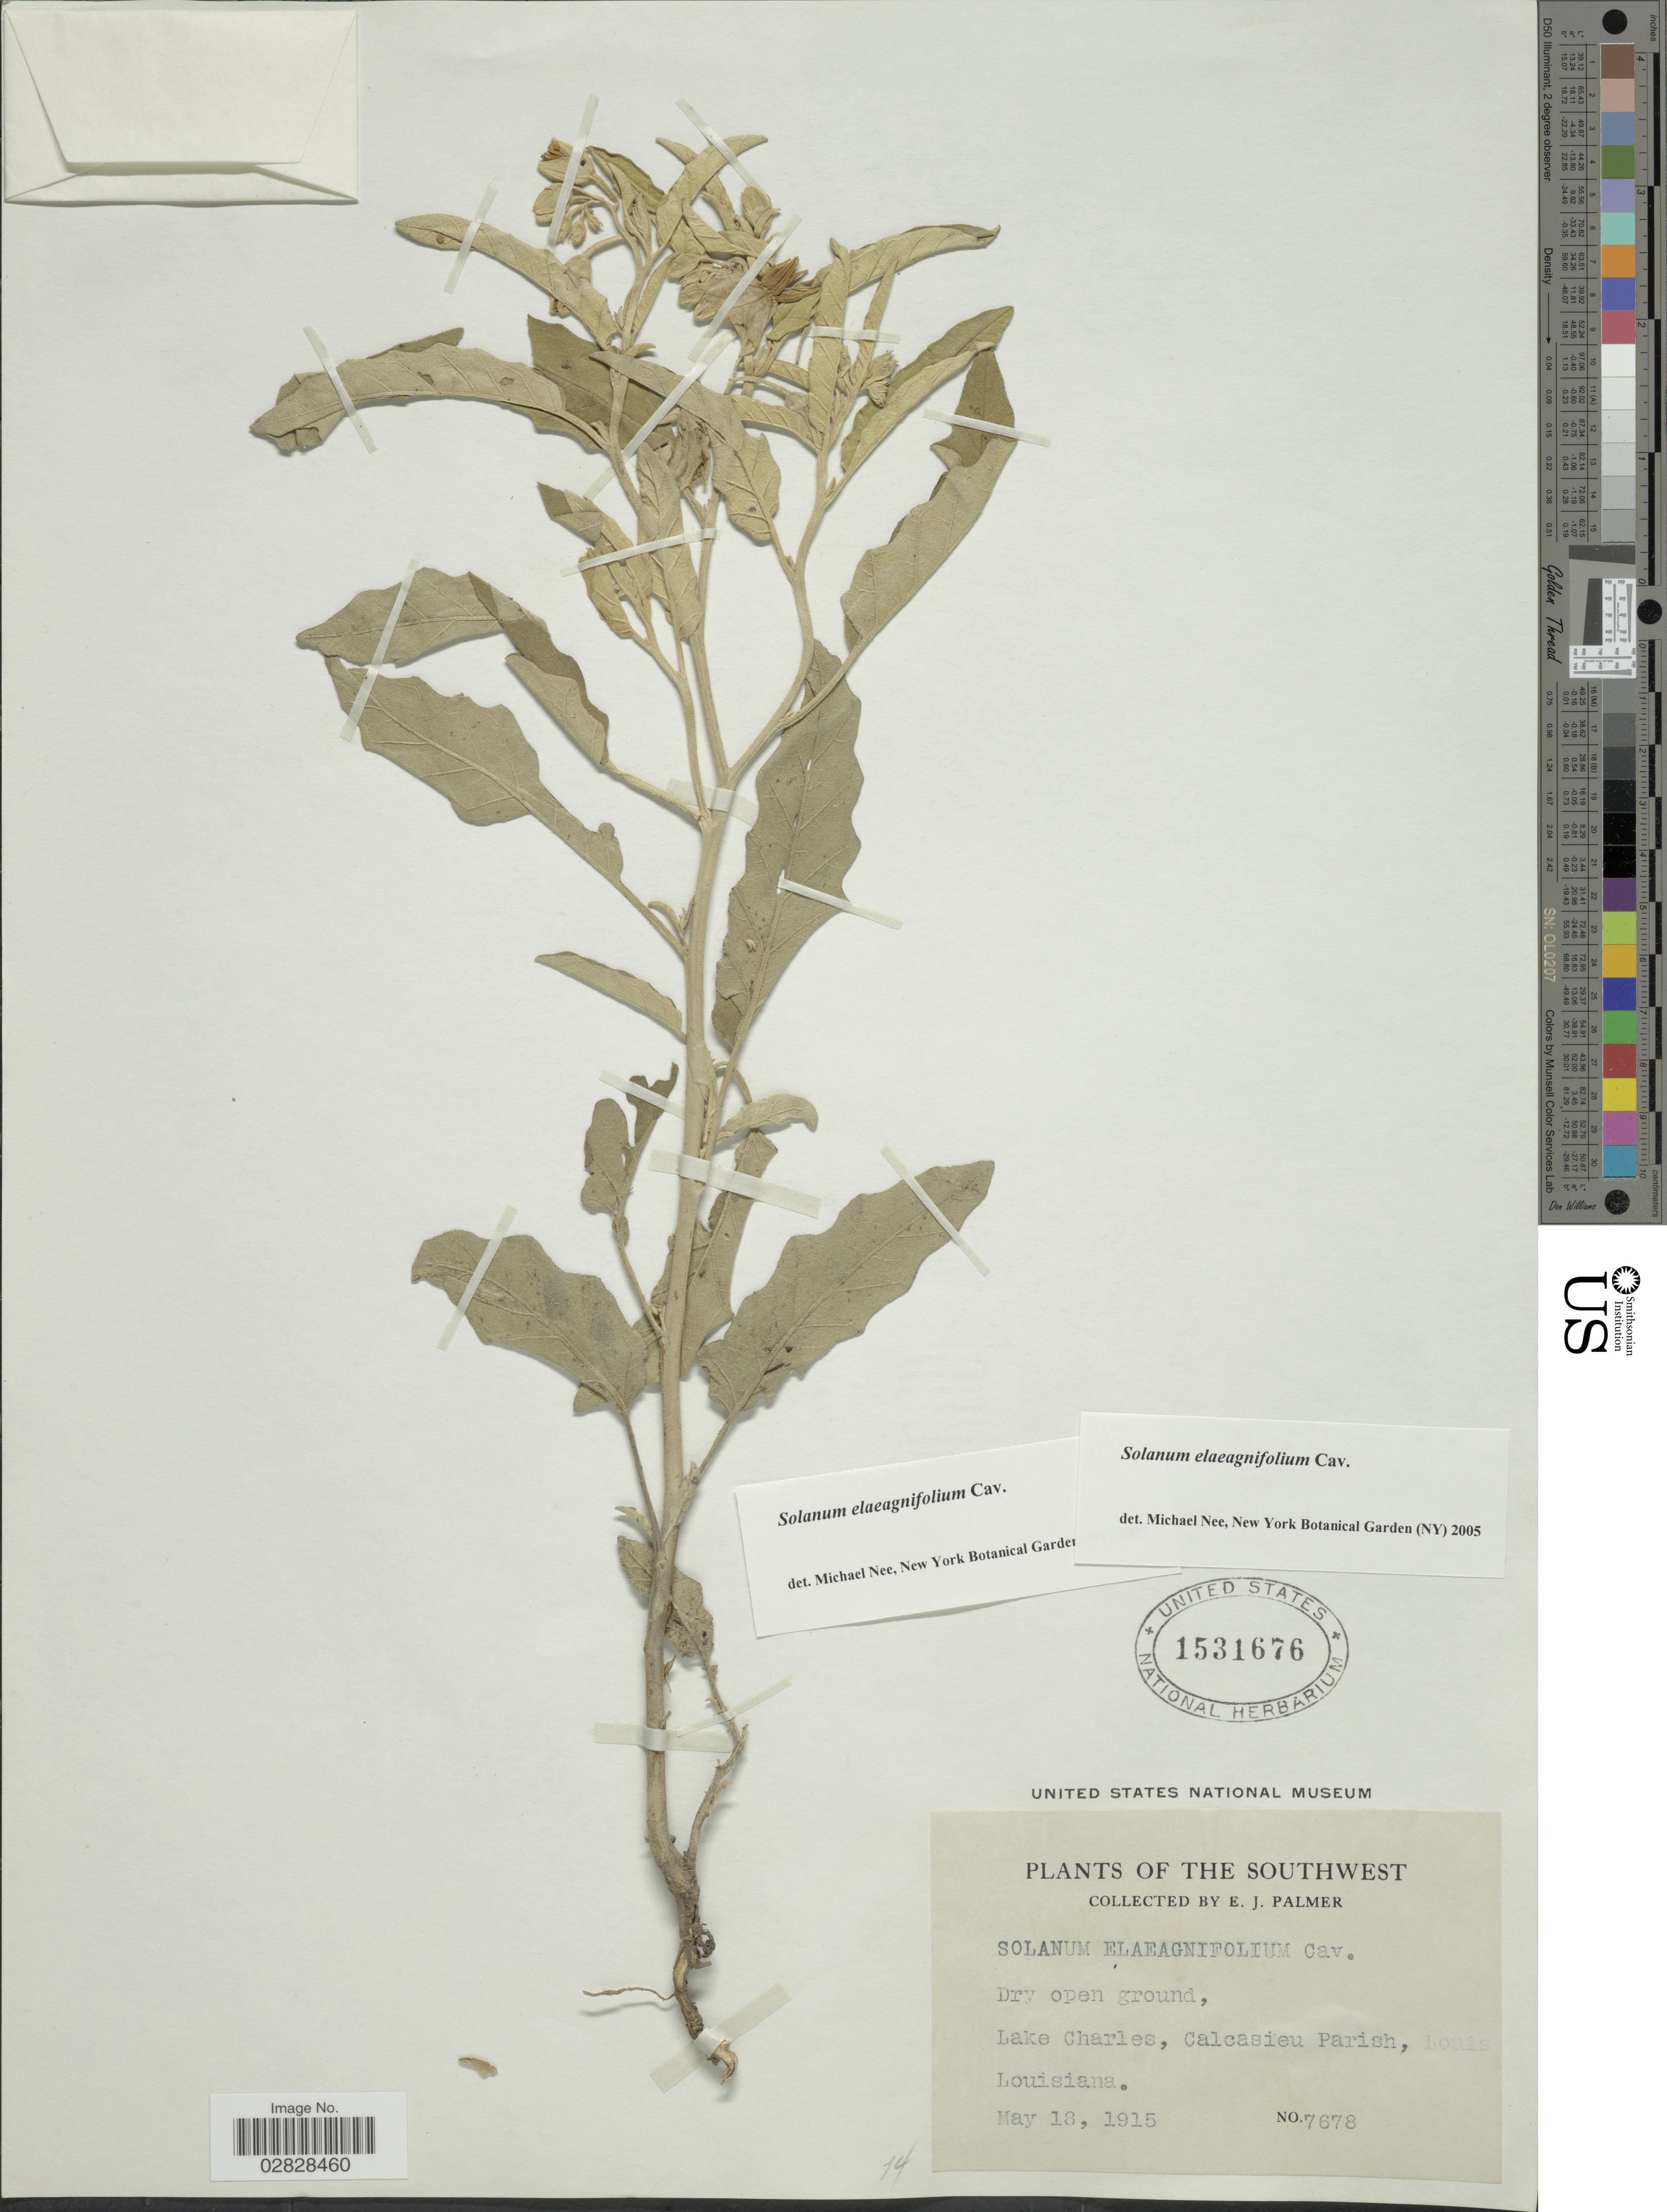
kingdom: Plantae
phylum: Tracheophyta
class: Magnoliopsida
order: Solanales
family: Solanaceae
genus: Solanum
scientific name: Solanum elaeagnifolium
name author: Cav.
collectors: E. J. Palmer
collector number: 7678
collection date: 1915-05-18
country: United States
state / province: Louisiana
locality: The Southwest. Lake Charles, Calcasieu Parish.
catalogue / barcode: US 1531676